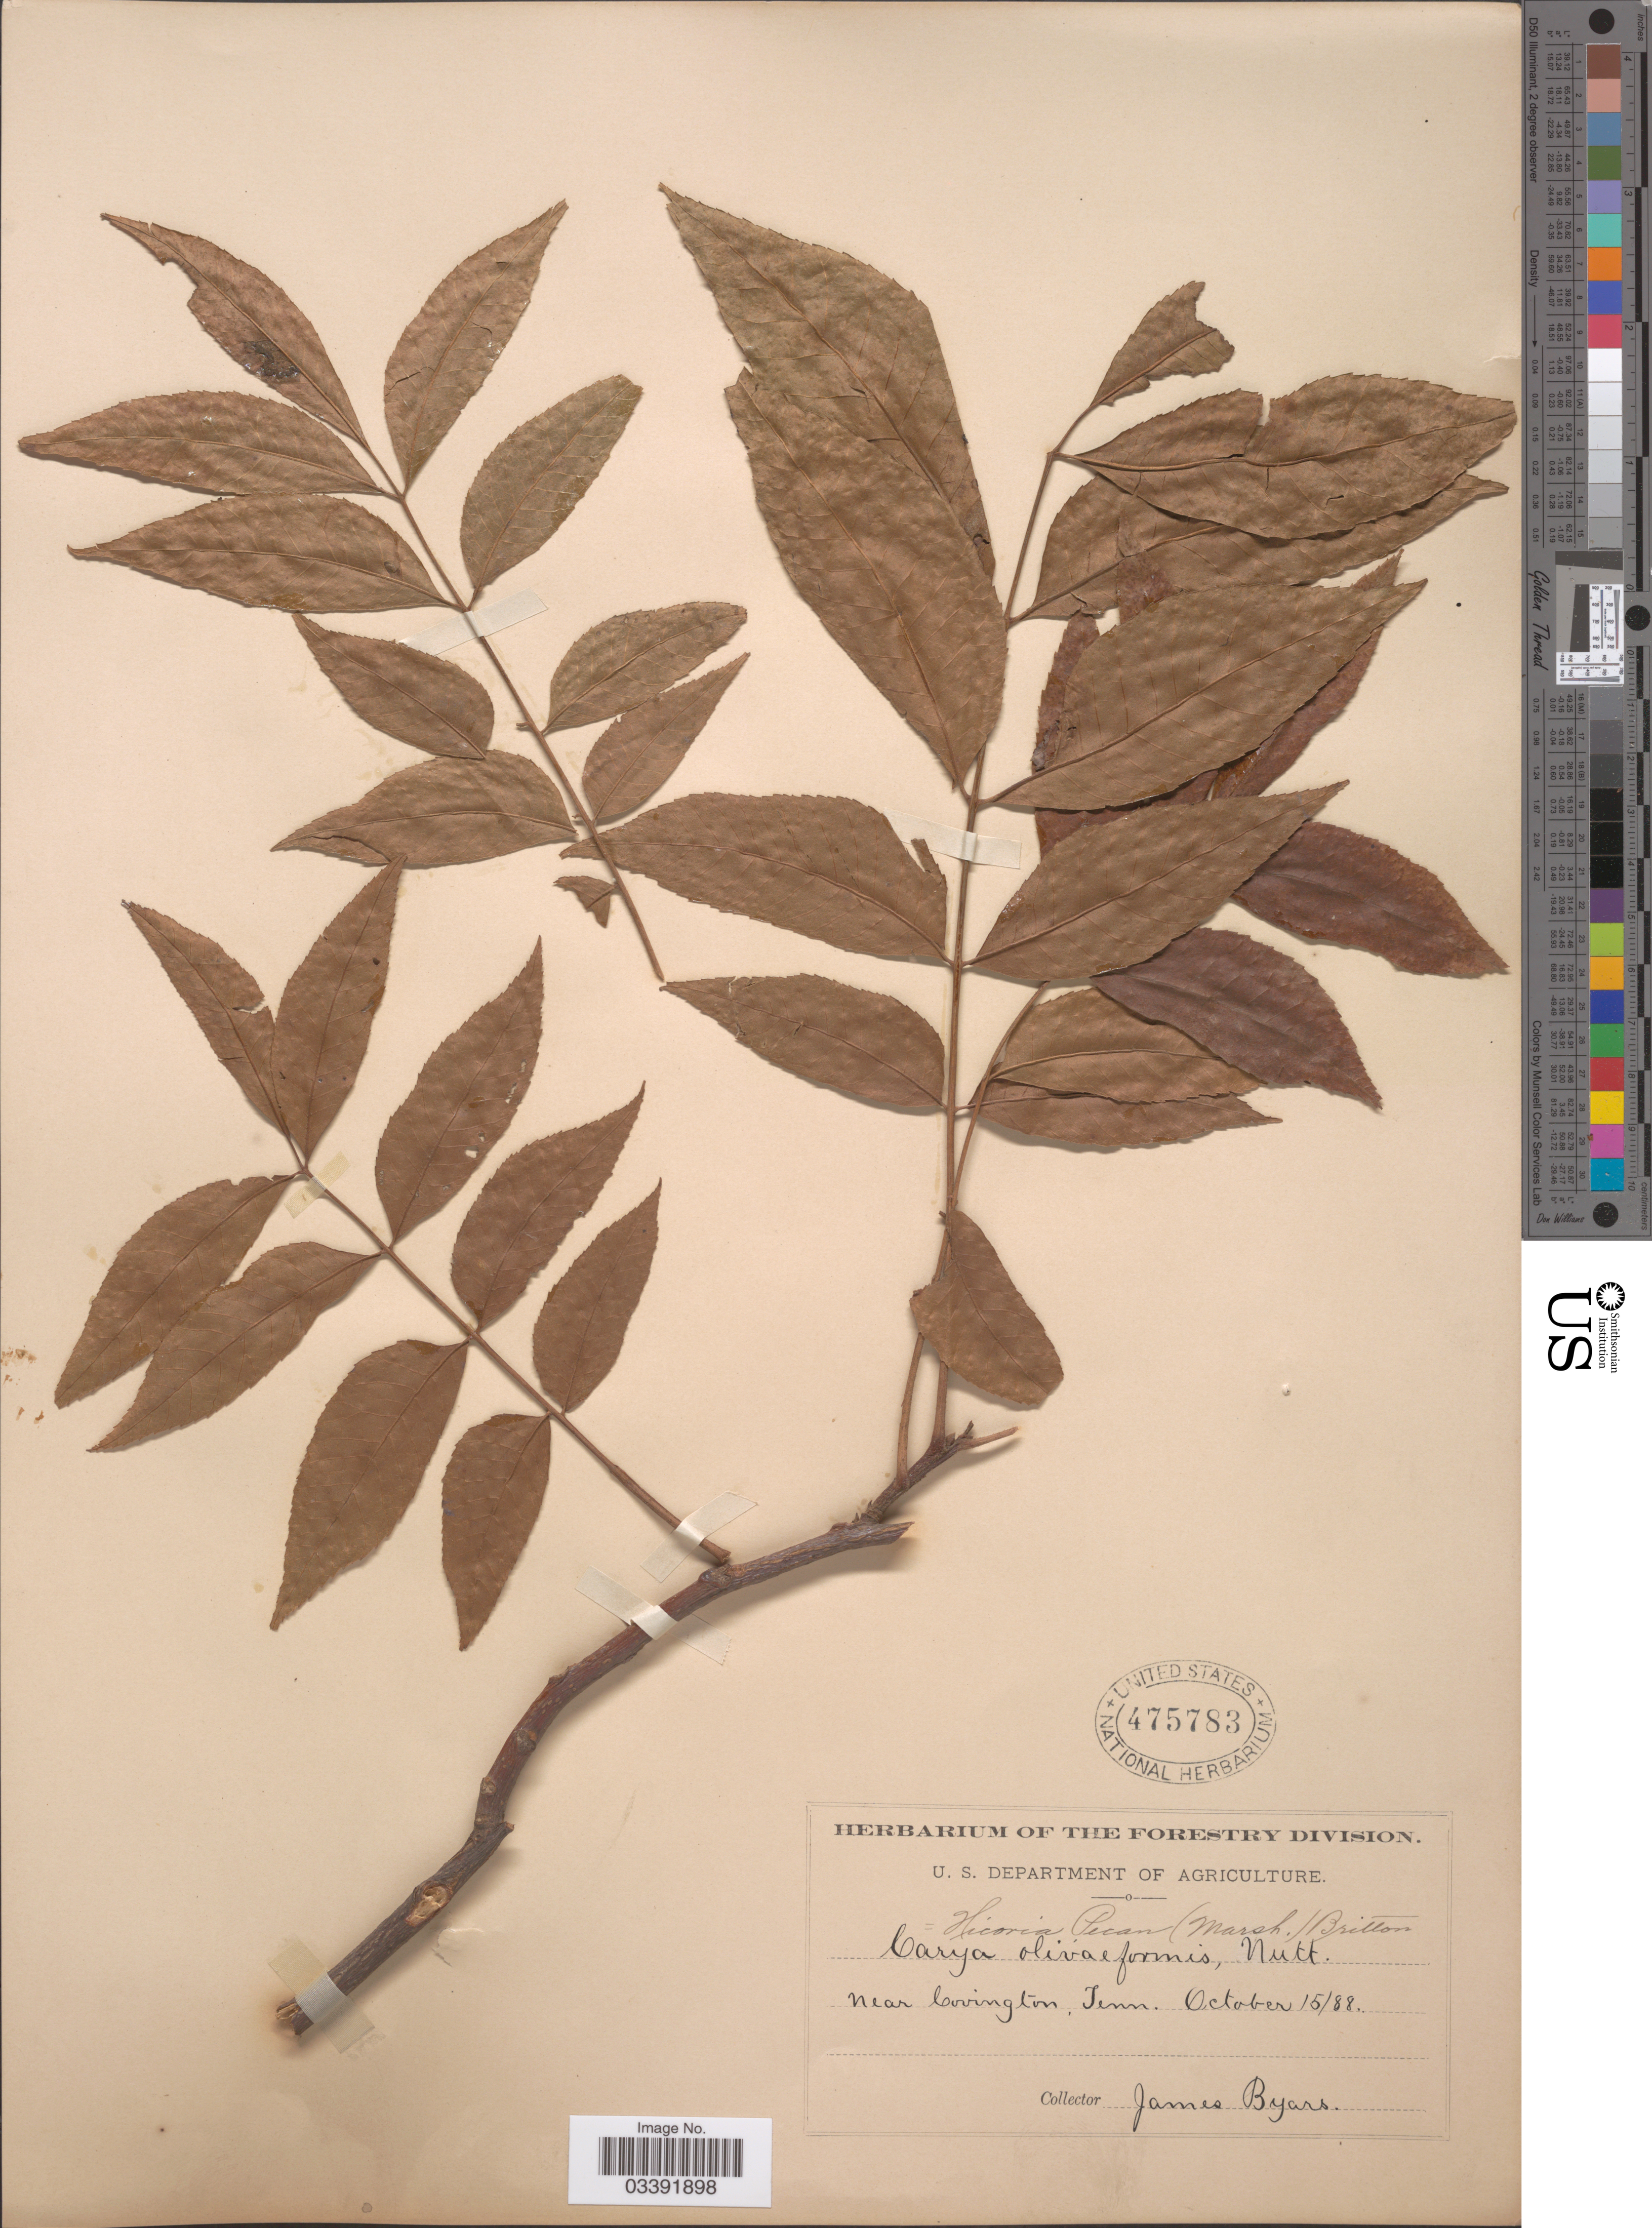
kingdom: Plantae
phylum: Tracheophyta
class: Magnoliopsida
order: Fagales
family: Juglandaceae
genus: Carya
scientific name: Carya illinoinensis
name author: (Wangenh.) K. Koch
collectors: J. Byars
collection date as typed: Transcribed d/m/y: 15/10/88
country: United States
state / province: Tennessee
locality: Near Covington.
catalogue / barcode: US 475783